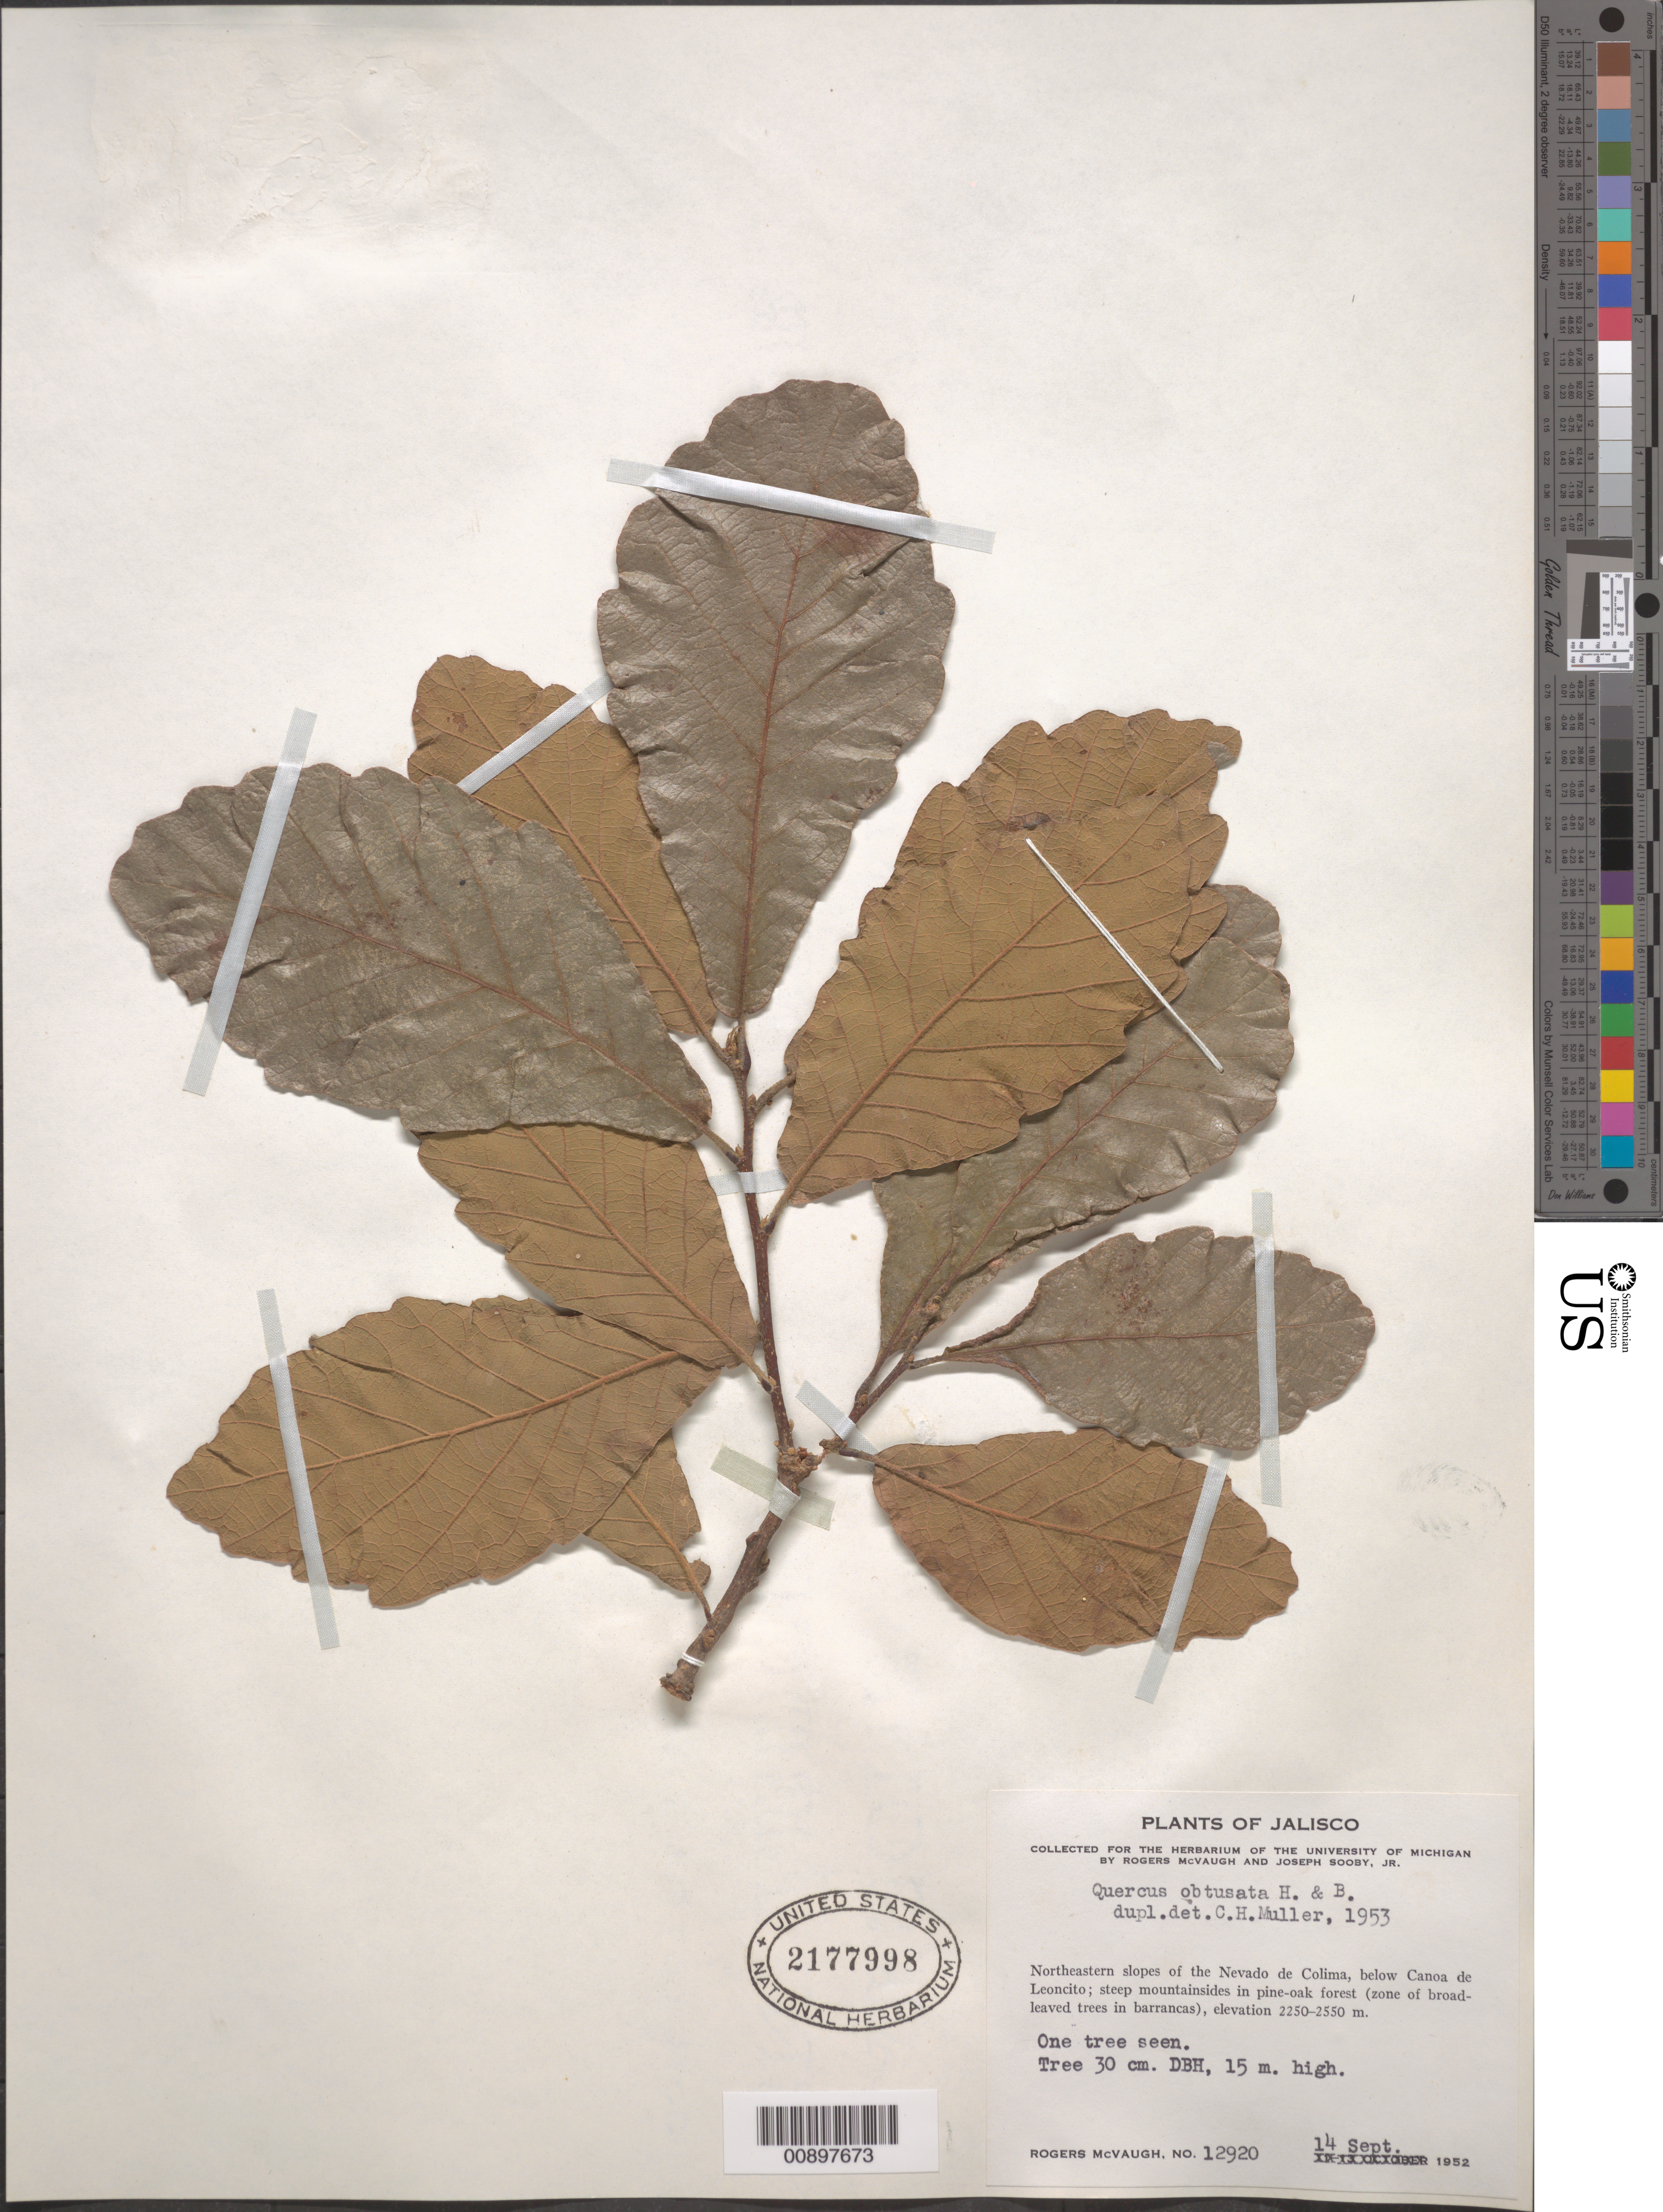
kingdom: Plantae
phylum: Tracheophyta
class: Magnoliopsida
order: Fagales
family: Fagaceae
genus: Quercus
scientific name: Quercus obtusata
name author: Humb. & Bonpl.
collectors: R. McVaugh & J. Sooby Jr.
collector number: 12920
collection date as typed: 14 Sep 1952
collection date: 1952-09-14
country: Mexico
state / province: Jalisco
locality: Northeastern slopes of the Nevado de Colima, below Canoa de Leoncito.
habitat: Steep mountainsides in pine-oak forest (zone of broad-leaved trees in barrancas).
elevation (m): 2550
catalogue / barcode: US 2177998